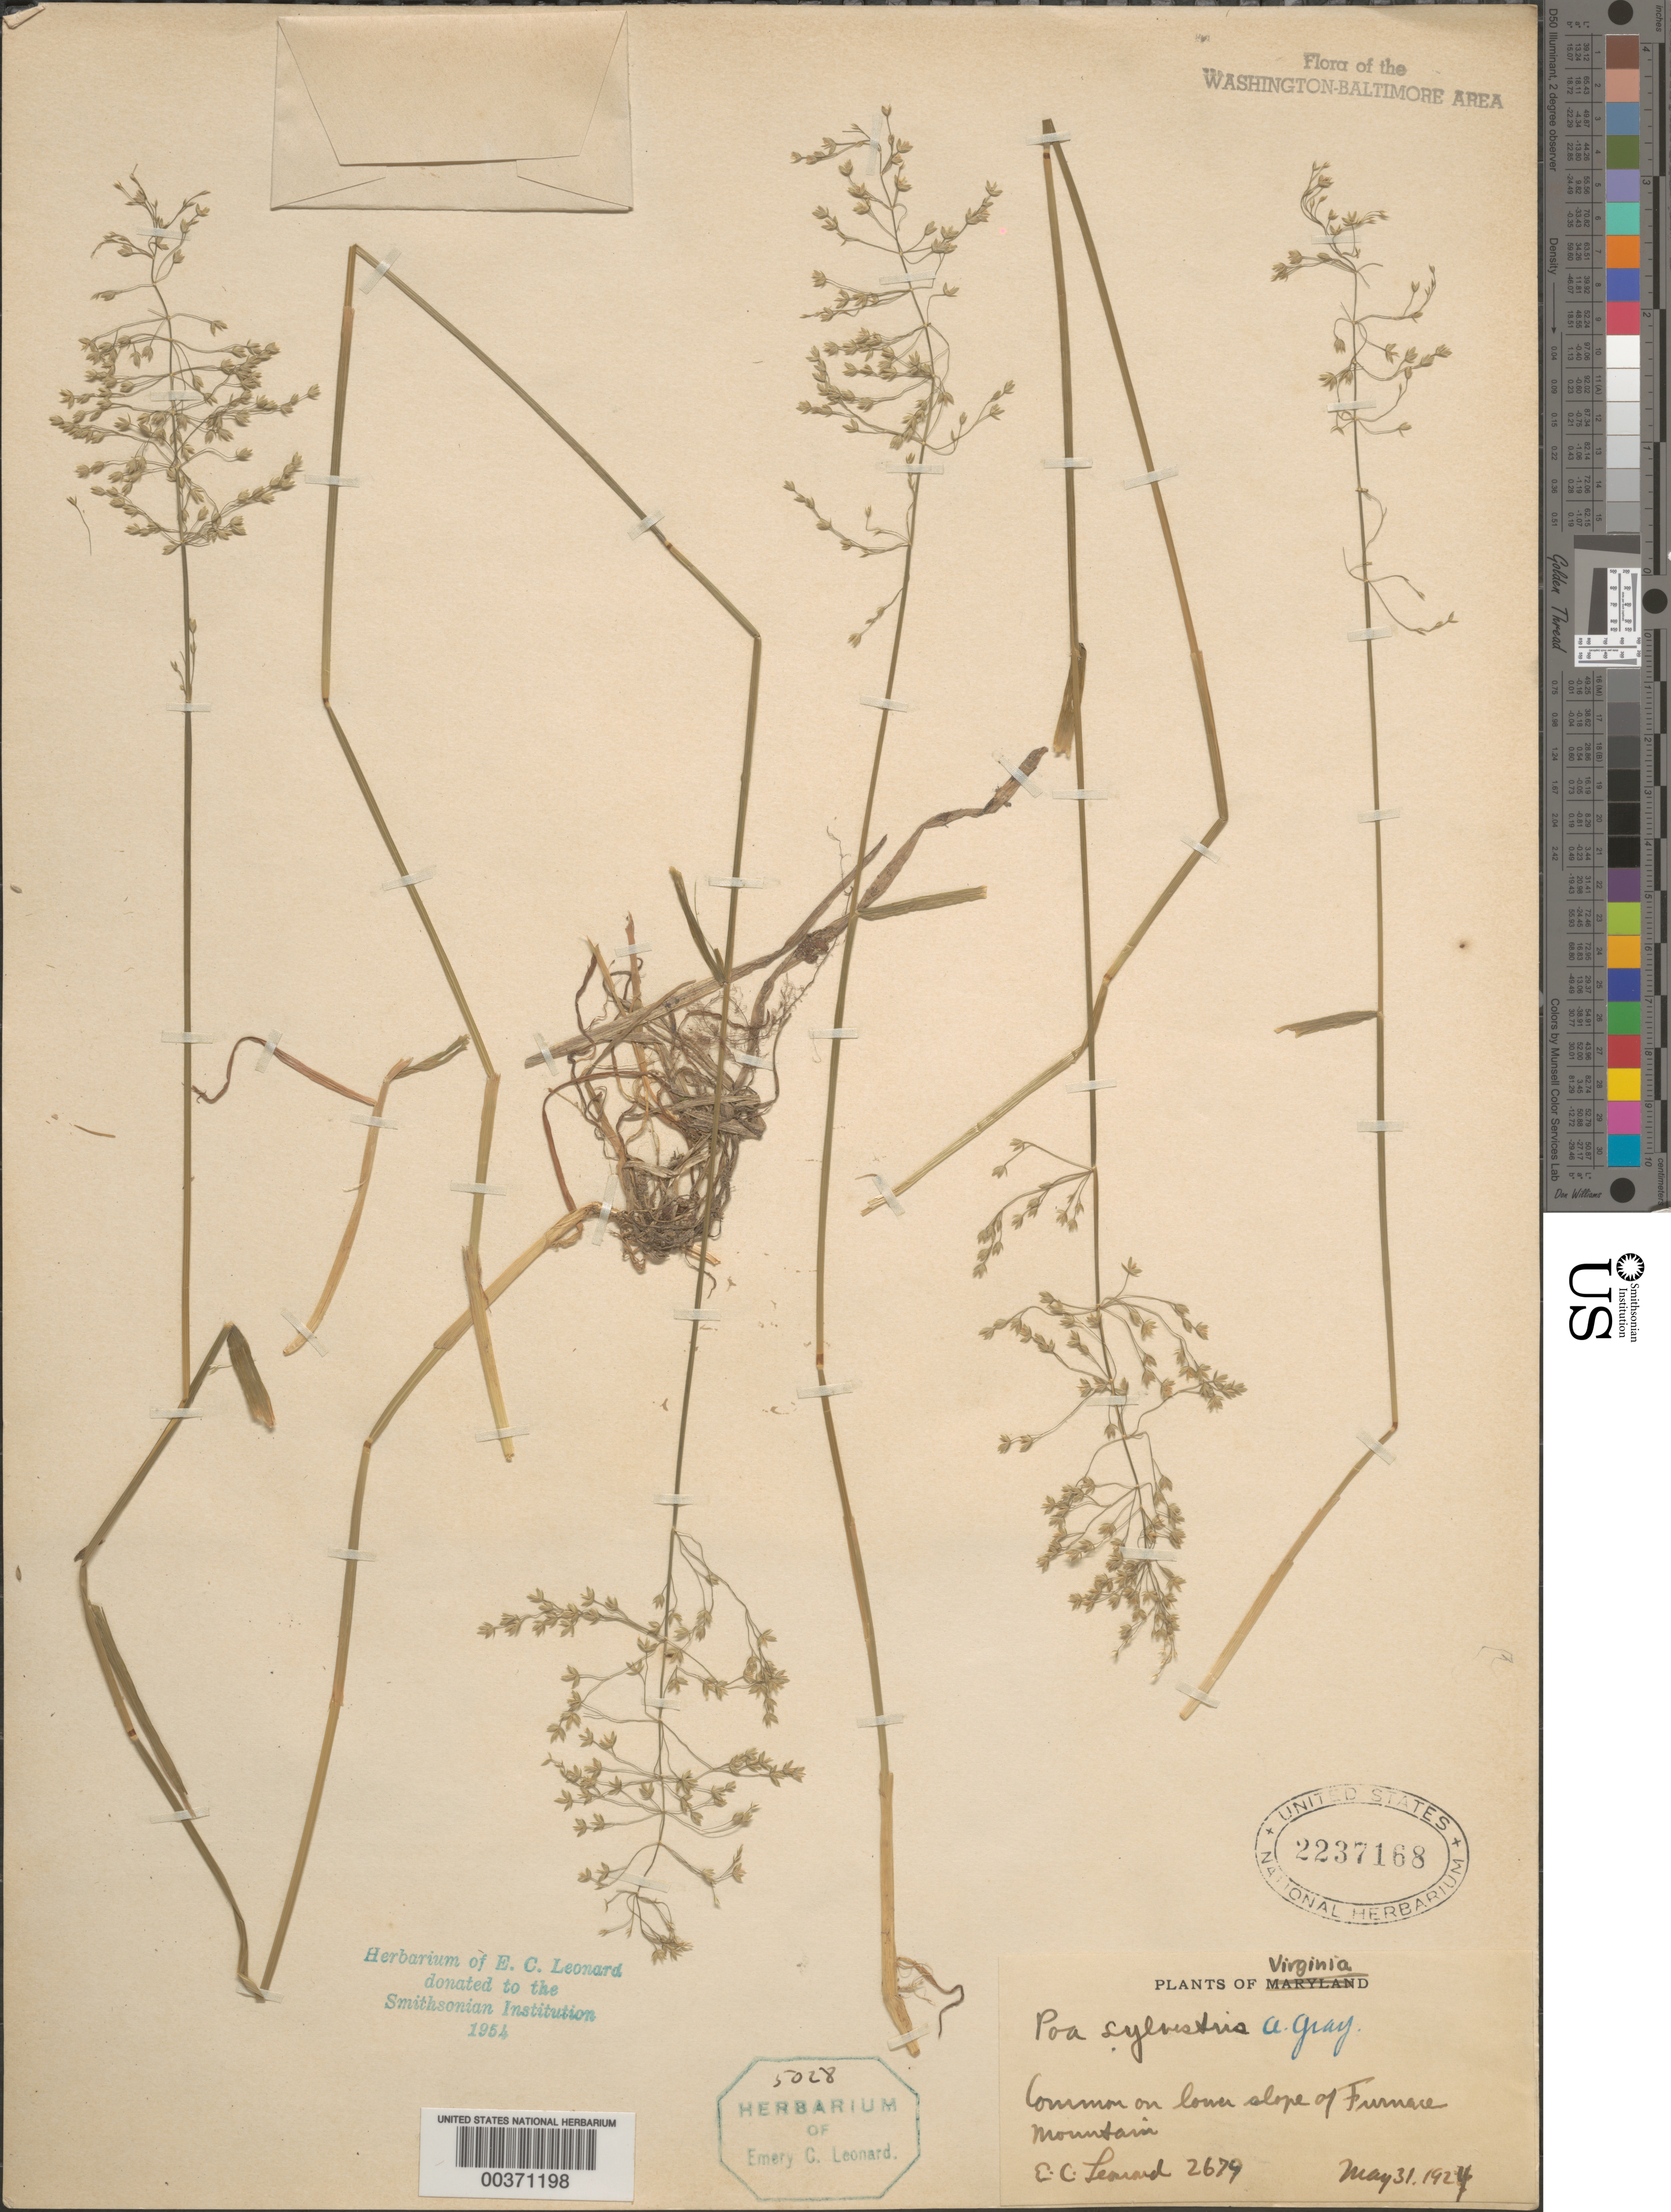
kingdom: Plantae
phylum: Tracheophyta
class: Liliopsida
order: Poales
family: Poaceae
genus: Poa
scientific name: Poa sylvestris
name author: A. Gray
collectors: E. C. Leonard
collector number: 26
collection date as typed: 31 May 1924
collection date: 1924-05-31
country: United States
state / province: Virginia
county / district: Loudoun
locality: Furnace Mountain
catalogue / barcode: US 2237168